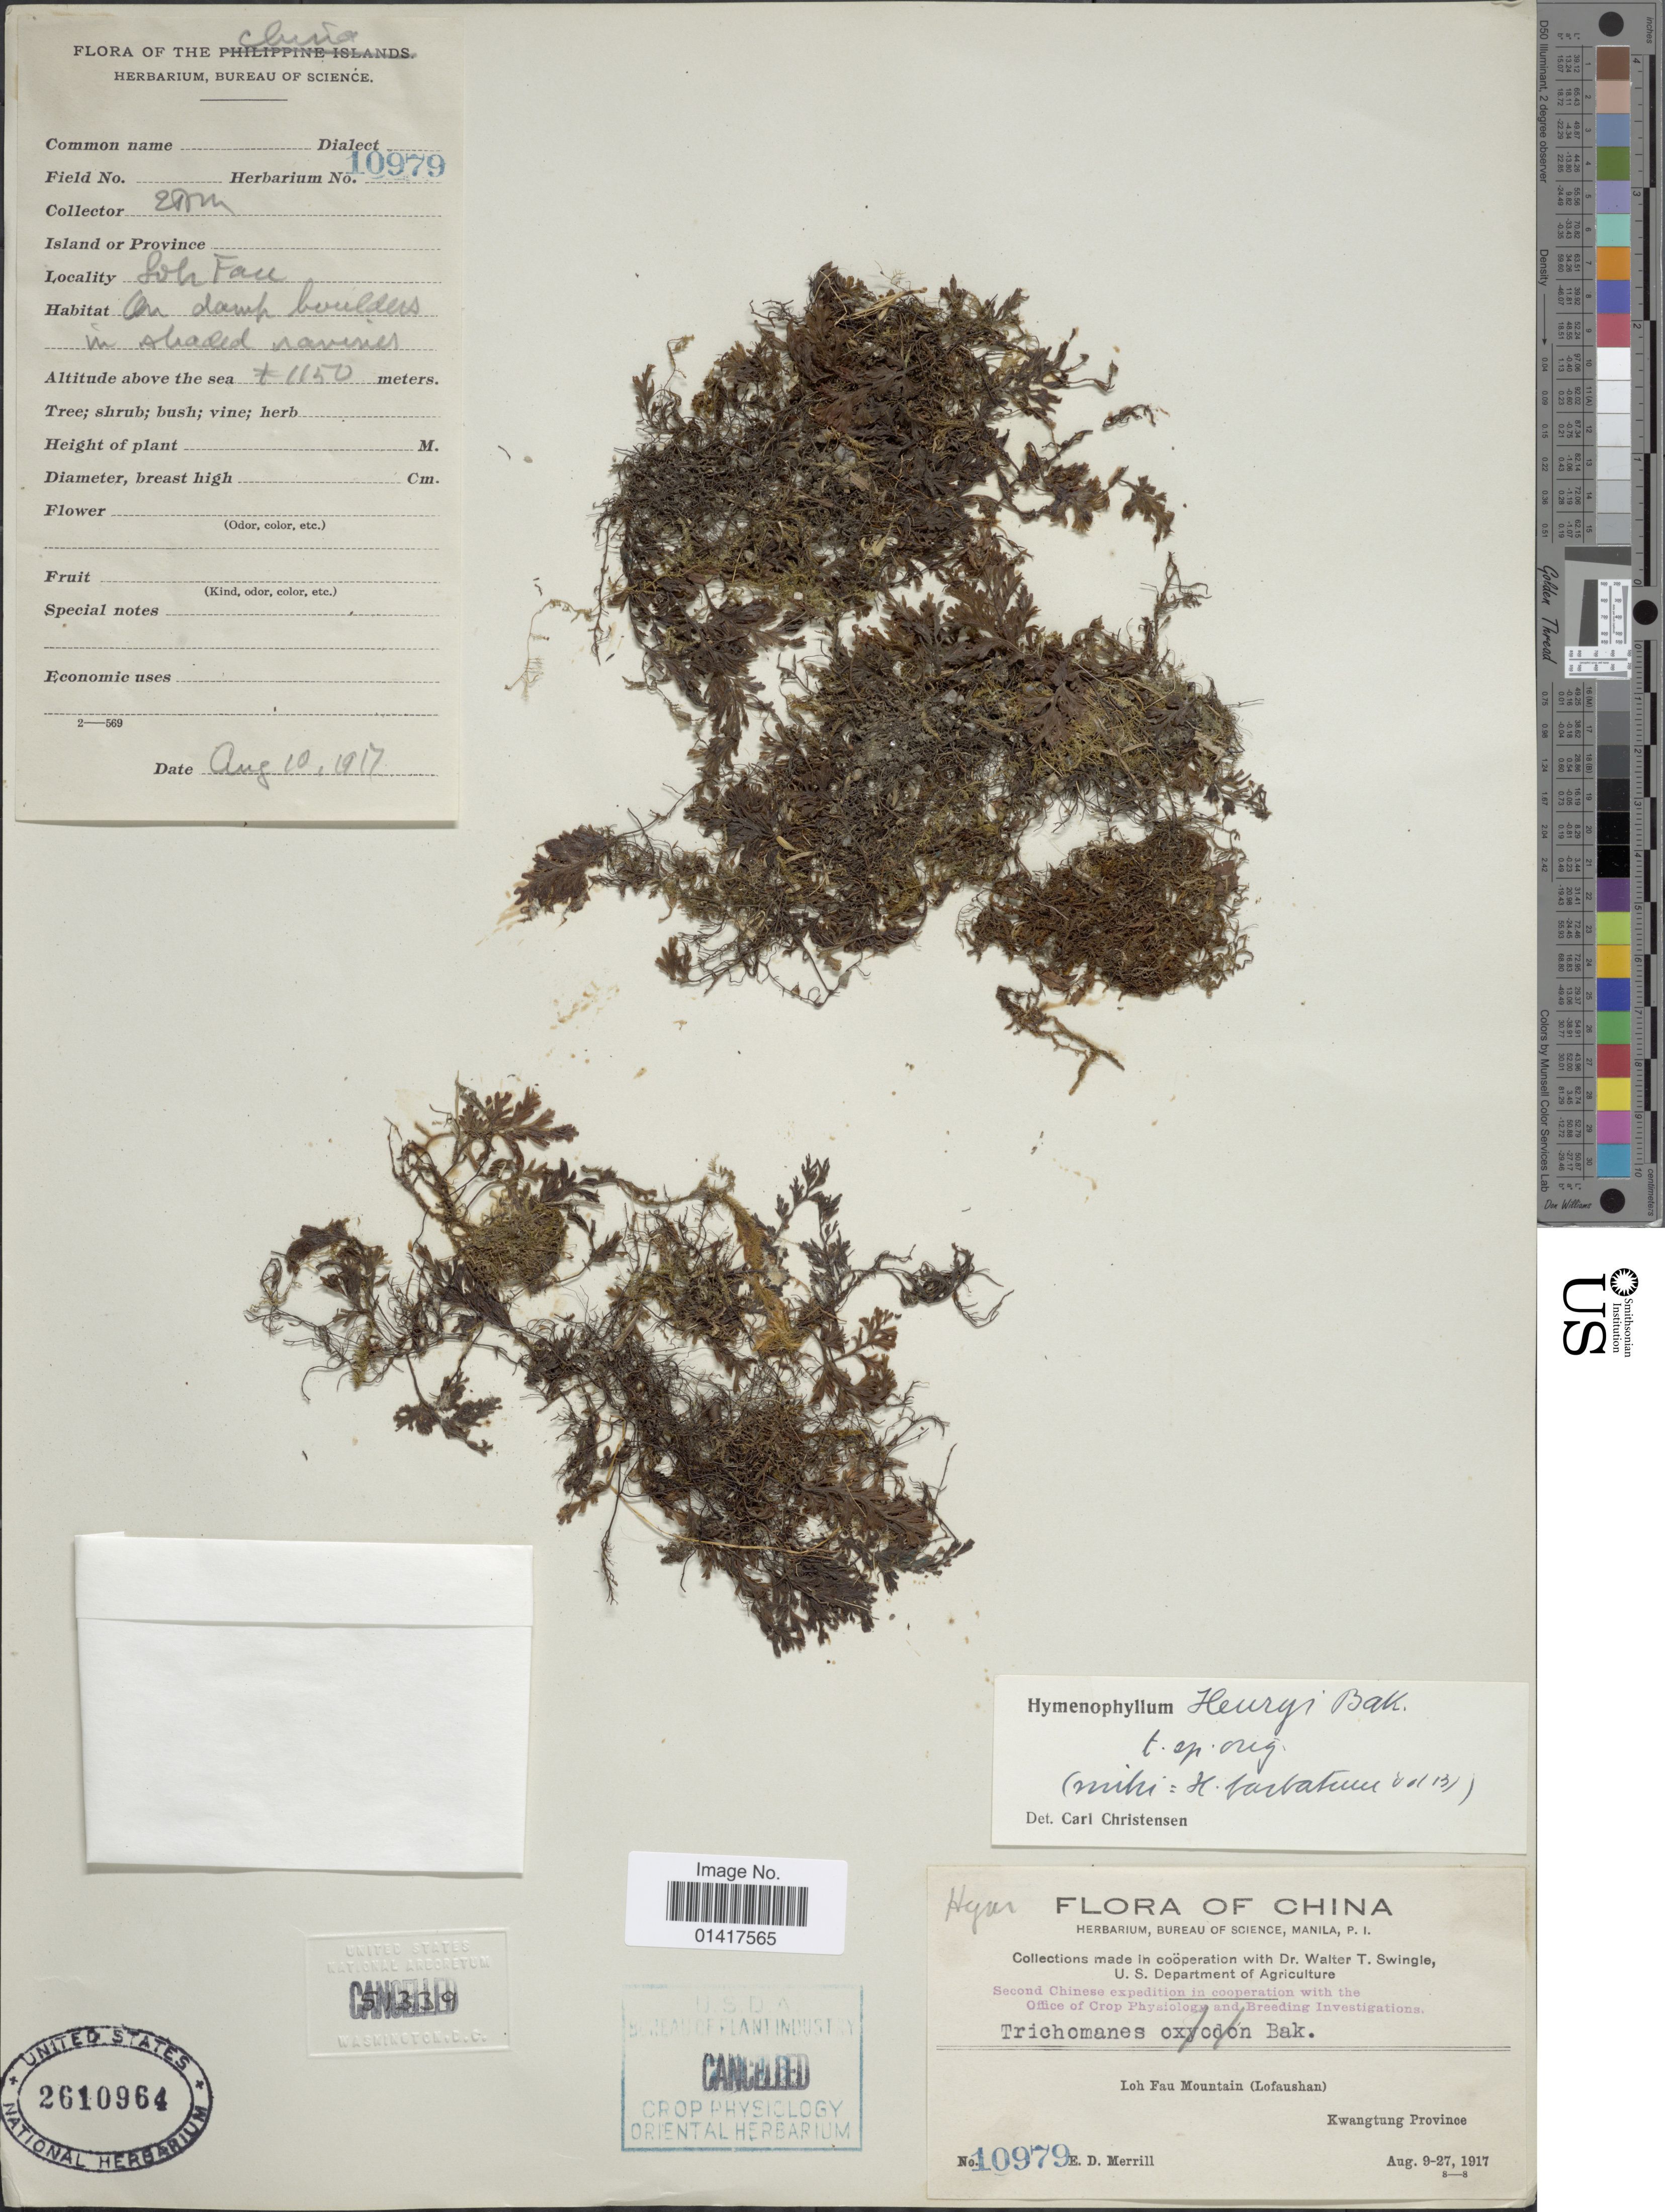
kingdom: Plantae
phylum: Tracheophyta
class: Polypodiopsida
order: Hymenophyllales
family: Hymenophyllaceae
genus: Hymenophyllum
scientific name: Hymenophyllum barbatum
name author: (Bosch) Baker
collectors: E. D. Merrill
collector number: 10979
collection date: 1917-08-09/1917-08-27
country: China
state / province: Guangdong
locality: Loh Fau Mountain (Lofaushan)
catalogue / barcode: US 2610964